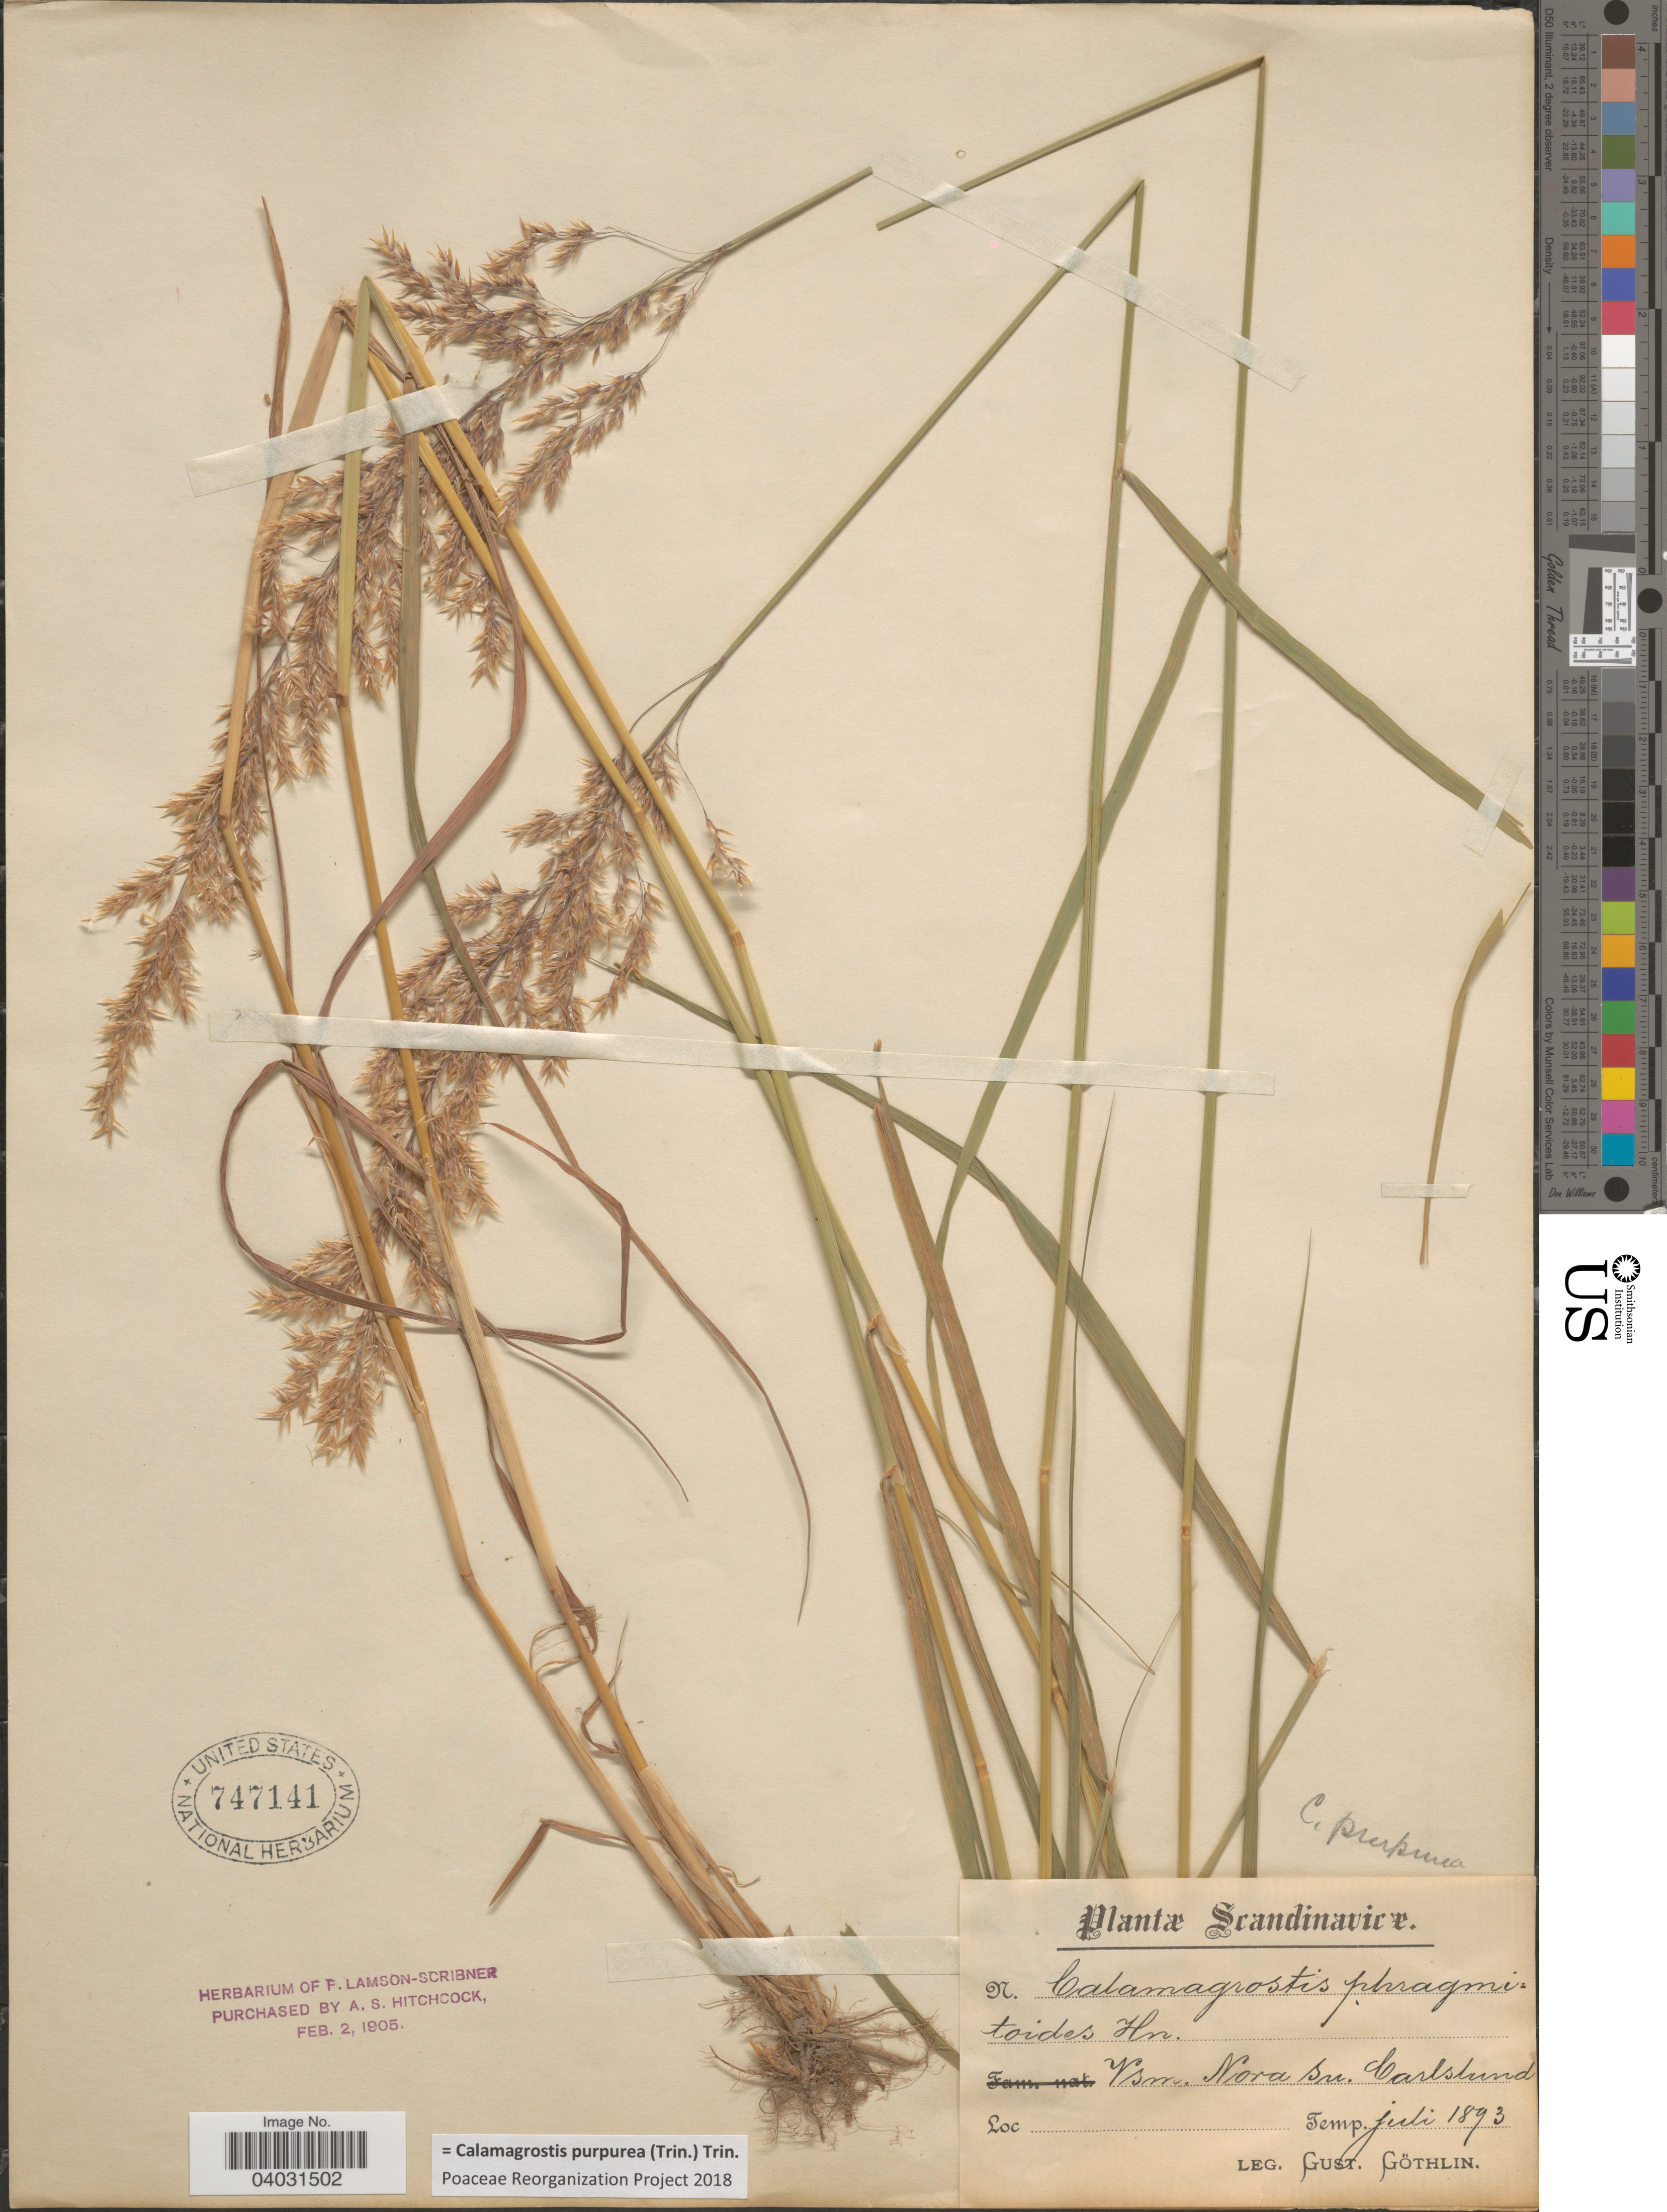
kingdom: Plantae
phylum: Tracheophyta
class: Liliopsida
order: Poales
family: Poaceae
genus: Calamagrostis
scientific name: Calamagrostis purpurea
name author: (Trin.) Trin.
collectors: G. Göthlin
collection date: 1893-07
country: Sweden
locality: Scandinavice. Vsm. Nova sn. Carlslund.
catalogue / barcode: US 747141